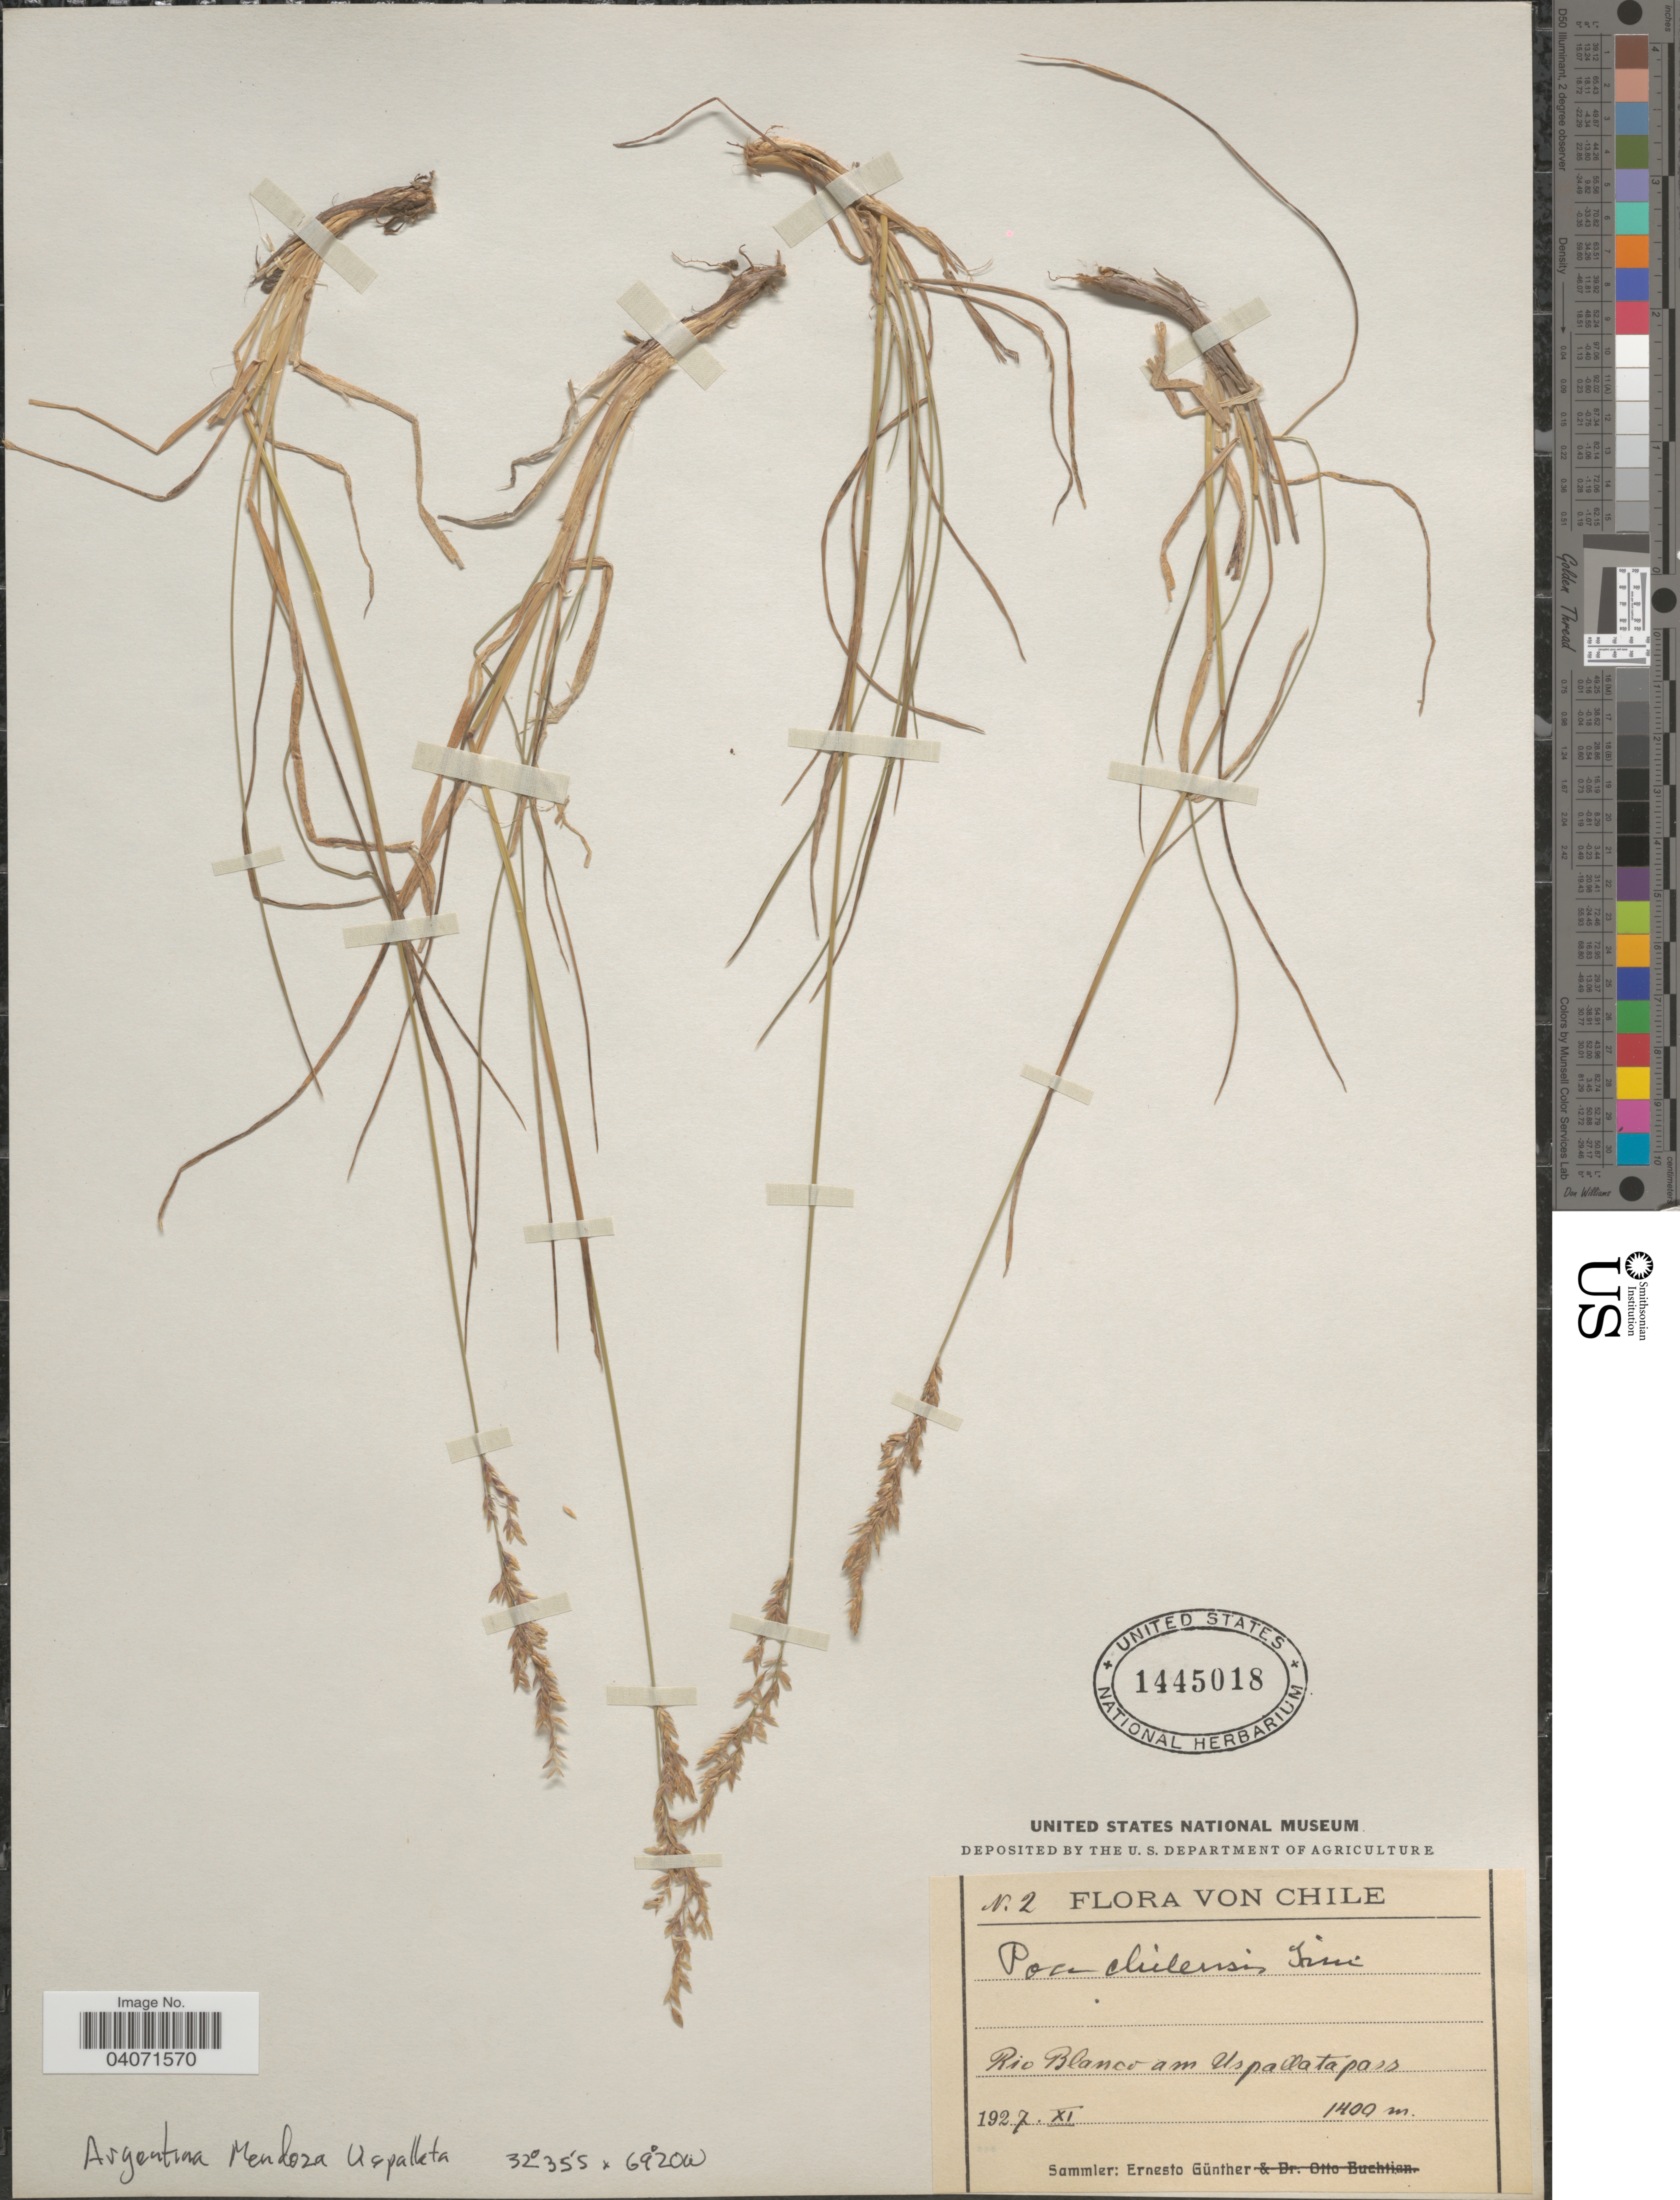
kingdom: Plantae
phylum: Tracheophyta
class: Liliopsida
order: Poales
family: Poaceae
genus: Poa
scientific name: Poa sp.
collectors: E. Gunther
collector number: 2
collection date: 1927-10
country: Chile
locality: Rio Blanca am Uspallata pass.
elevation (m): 1400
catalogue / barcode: US 1445018